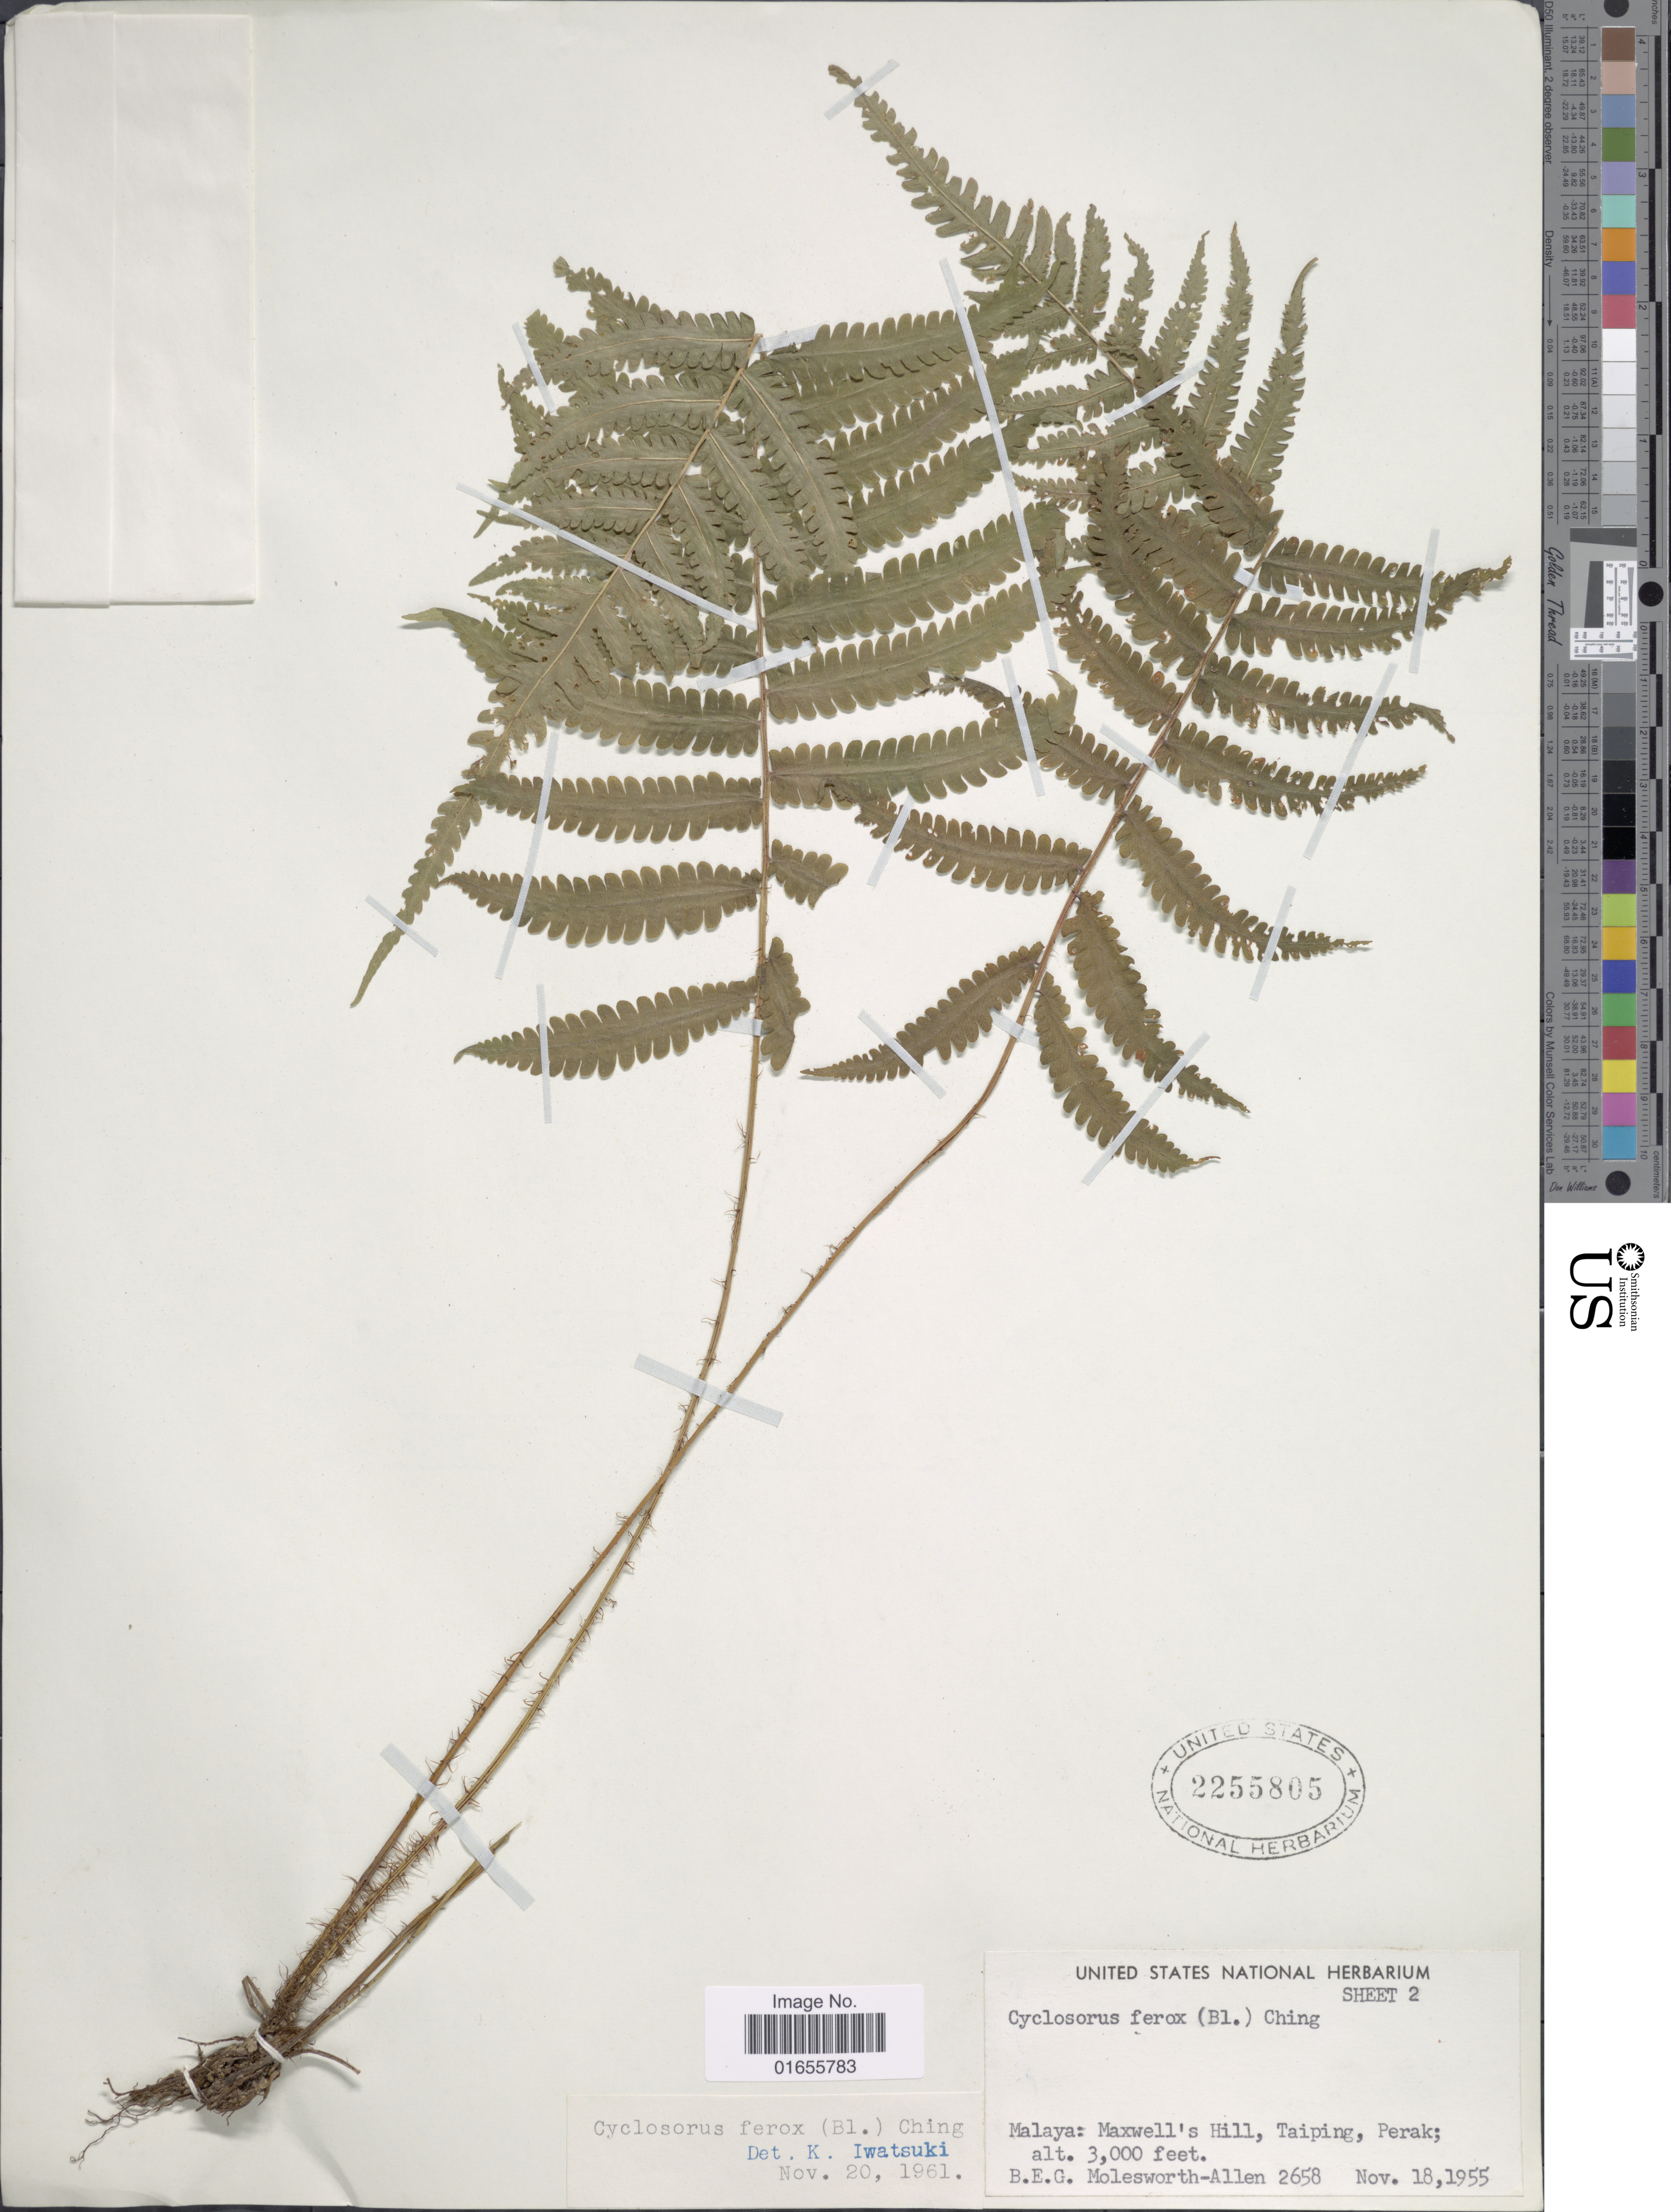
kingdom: Plantae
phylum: Tracheophyta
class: Polypodiopsida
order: Polypodiales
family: Thelypteridaceae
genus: Chingia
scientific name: Chingia ferox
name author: (Blume) Holttum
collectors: B. E. G. Molesworth-Allen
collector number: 2658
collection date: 1955-11-18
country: Malaysia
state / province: Perak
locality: Malaya: Maxwell's Hill, Taiping, Perak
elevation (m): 914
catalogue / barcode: US 2255805